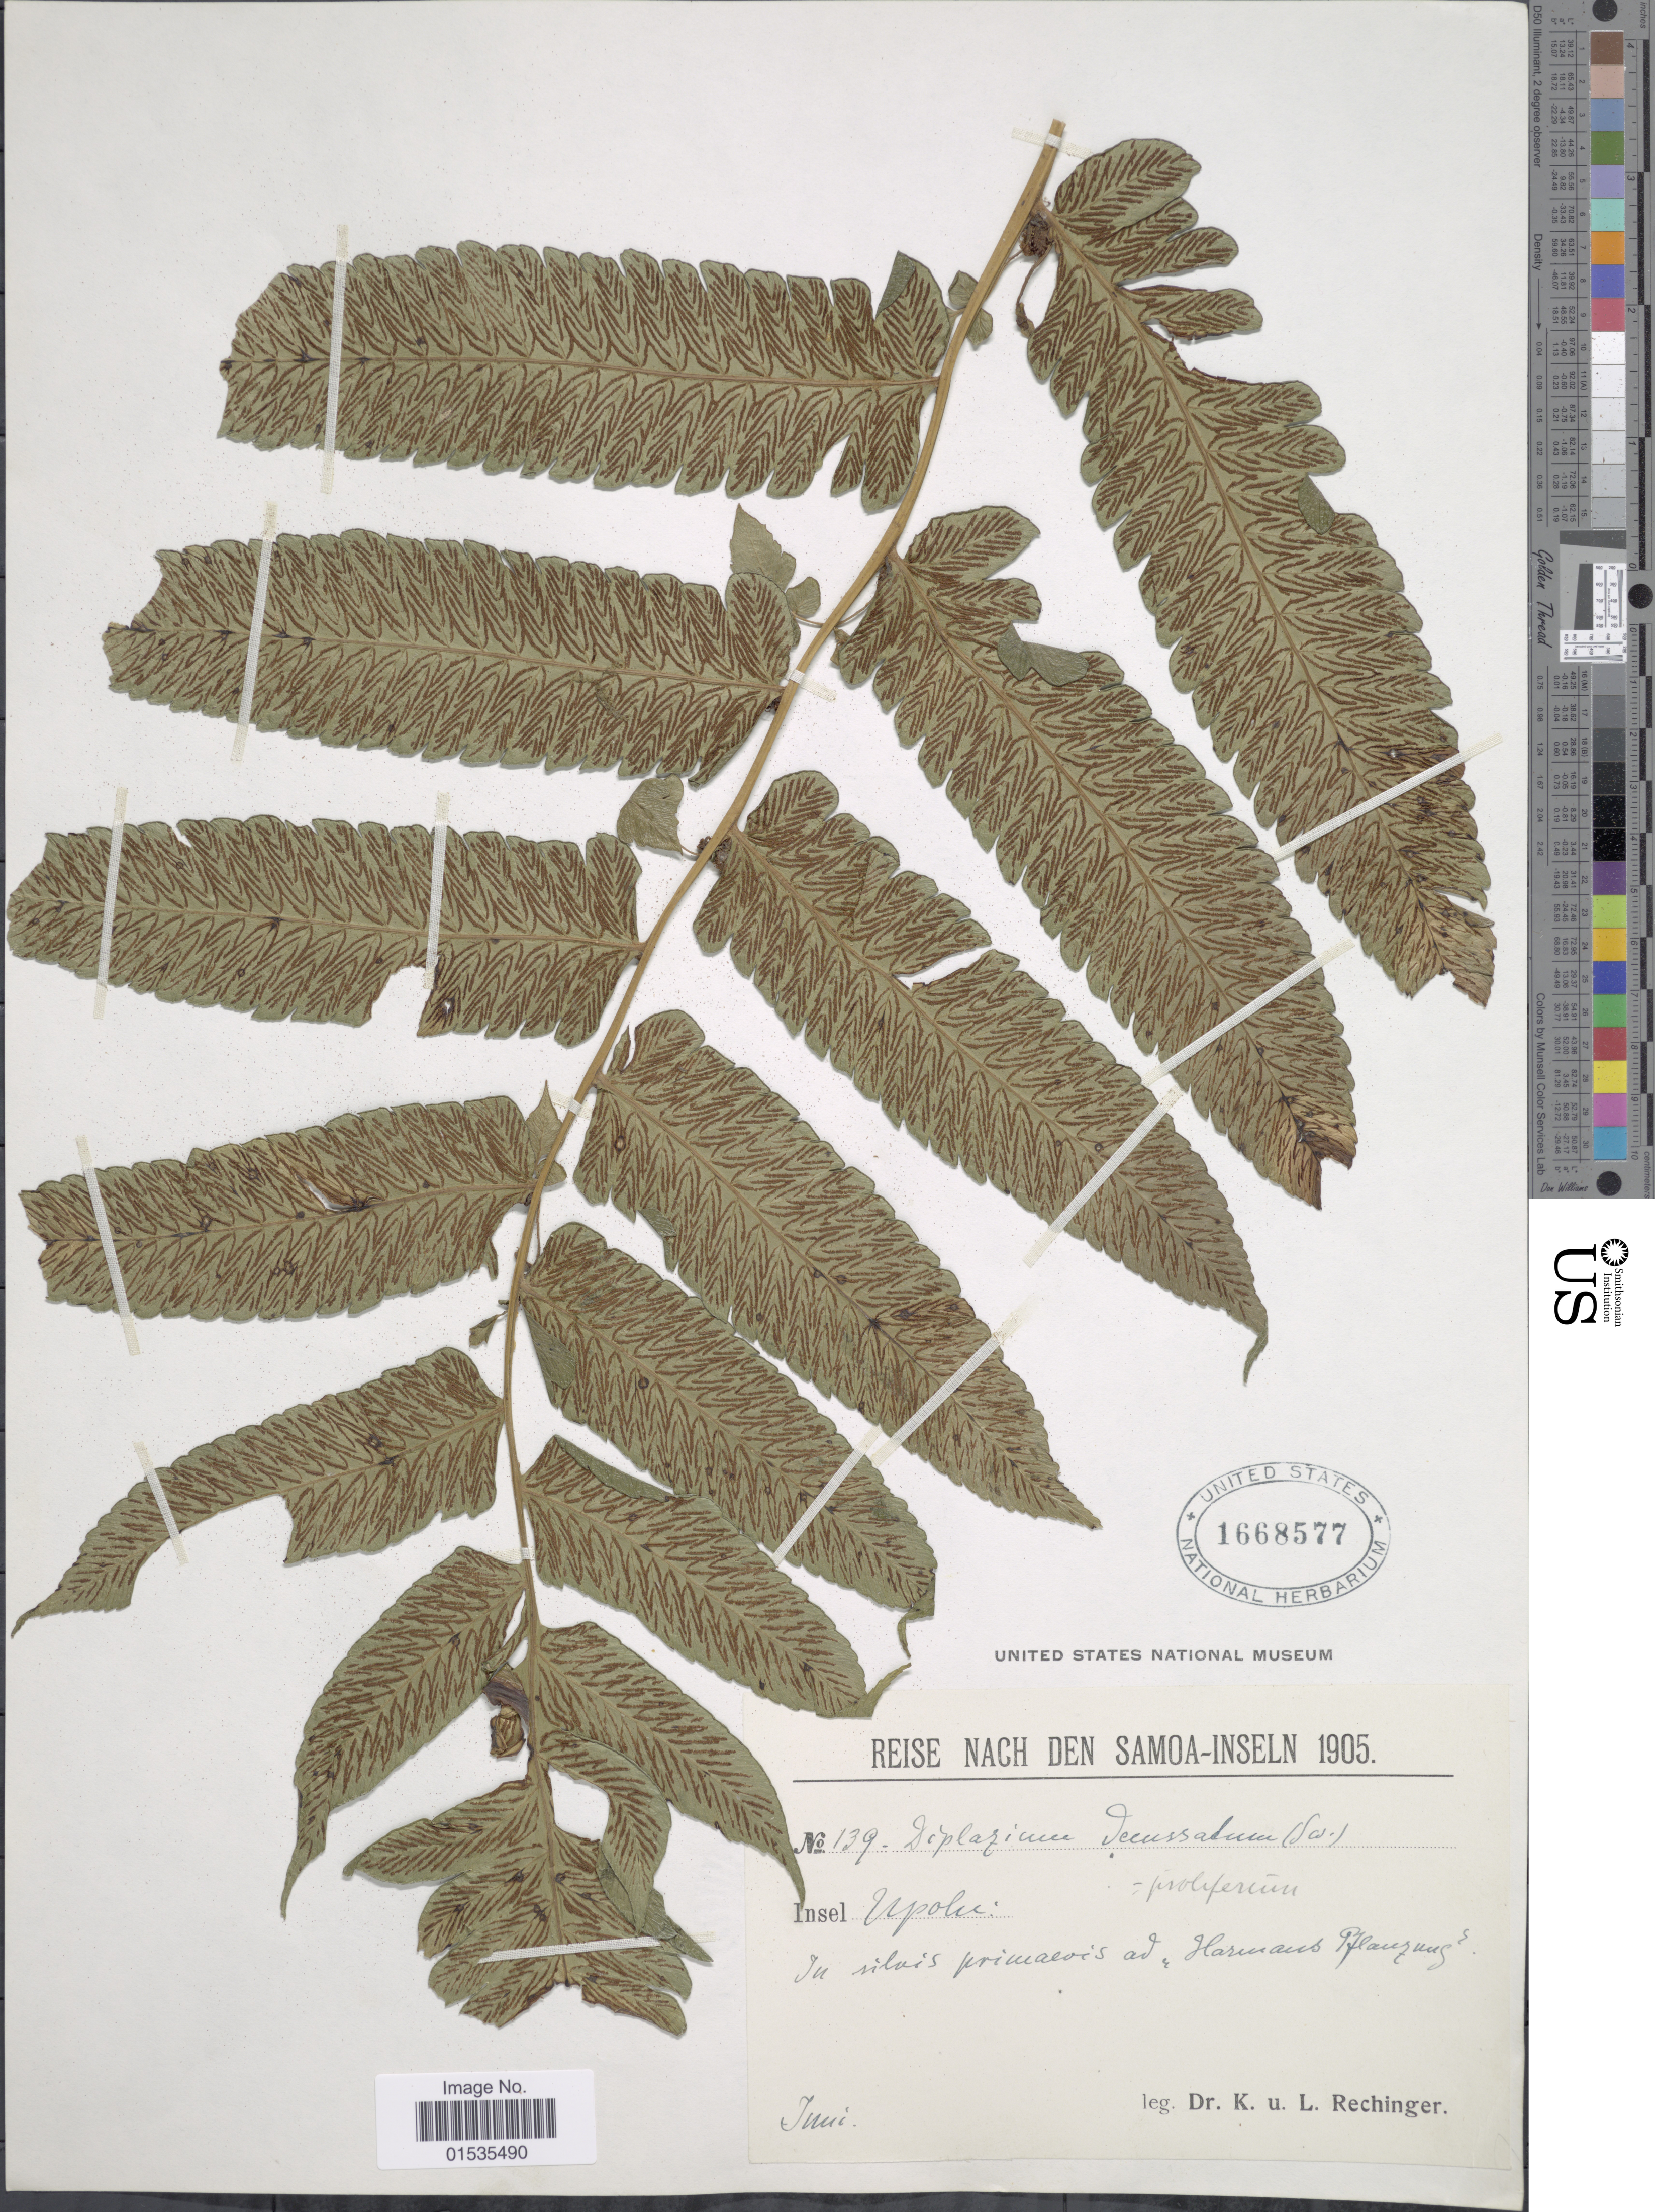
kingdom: Plantae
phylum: Tracheophyta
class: Polypodiopsida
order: Polypodiales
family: Athyriaceae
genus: Diplazium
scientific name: Diplazium proliferum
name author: (Lam.) Thouars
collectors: K. Rechinger & L. Rechinger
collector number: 139*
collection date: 1905-06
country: Samoa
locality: Upolu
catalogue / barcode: US 1668577